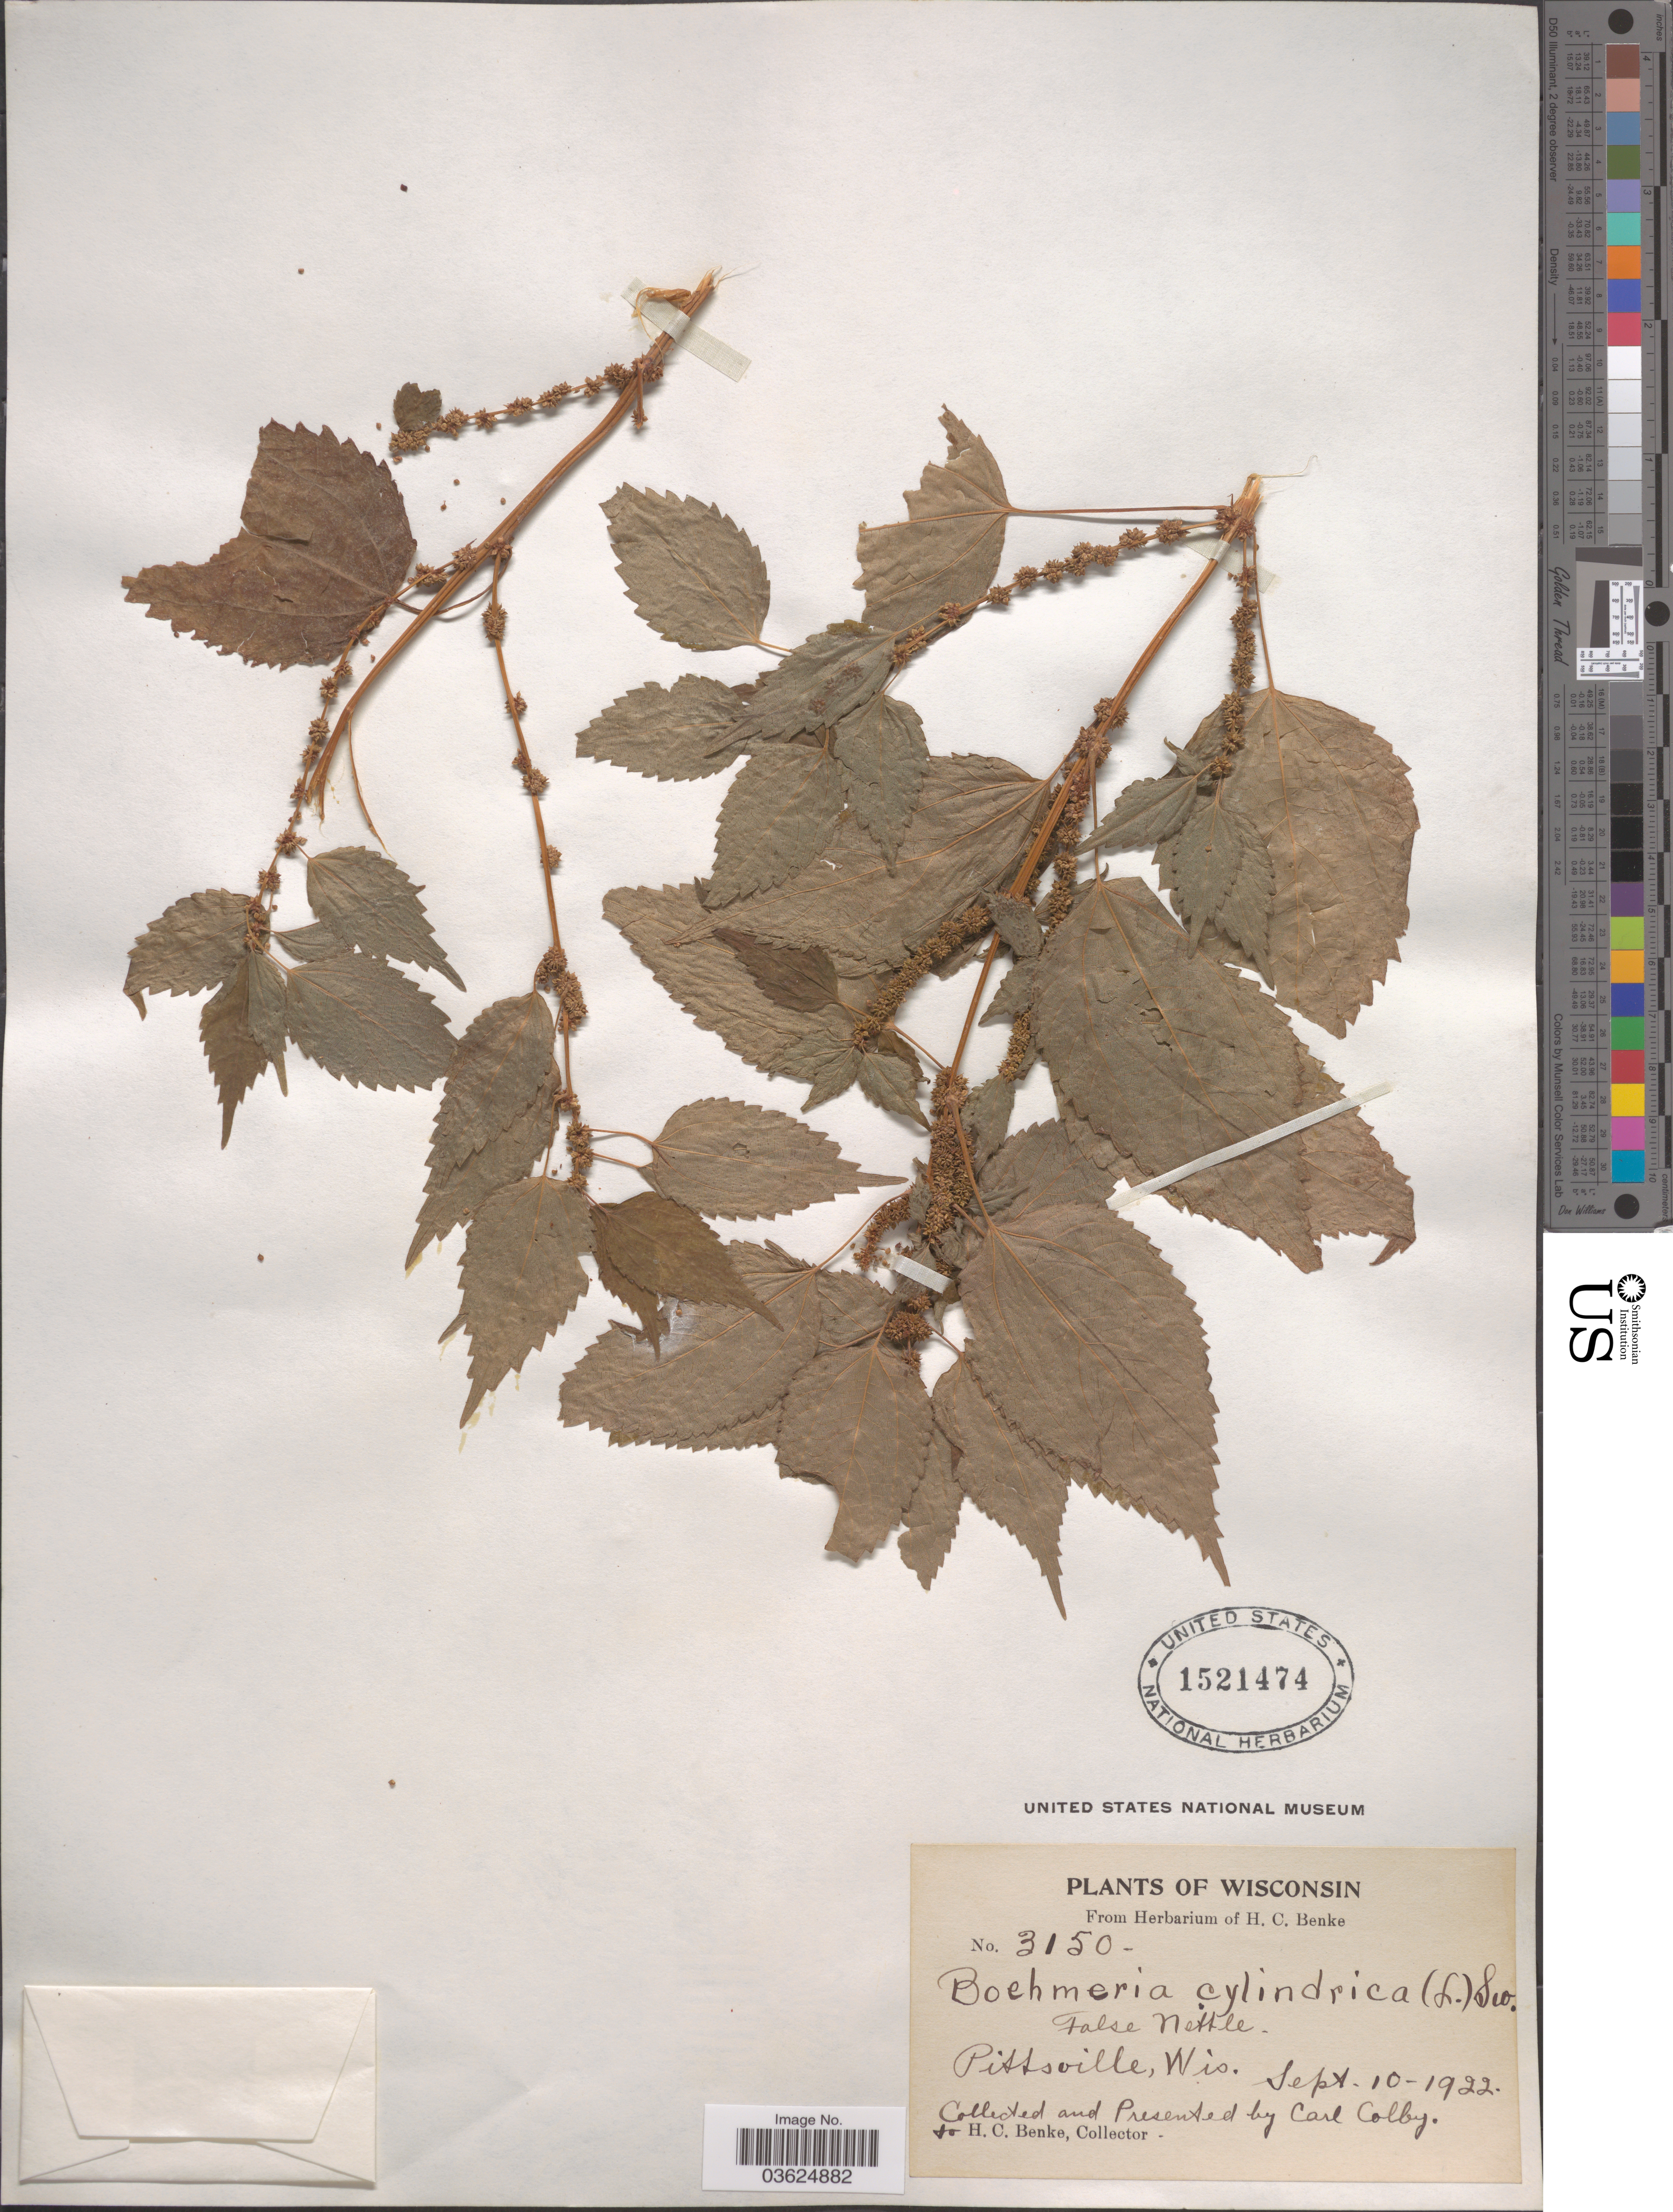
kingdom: Plantae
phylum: Tracheophyta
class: Magnoliopsida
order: Rosales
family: Urticaceae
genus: Boehmeria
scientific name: Boehmeria cylindrica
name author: (L.) Sw.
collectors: C. Colby & H. Benke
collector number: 3150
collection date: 1922-09-10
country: United States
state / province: Wisconsin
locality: Pittsville.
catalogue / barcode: US 1521474